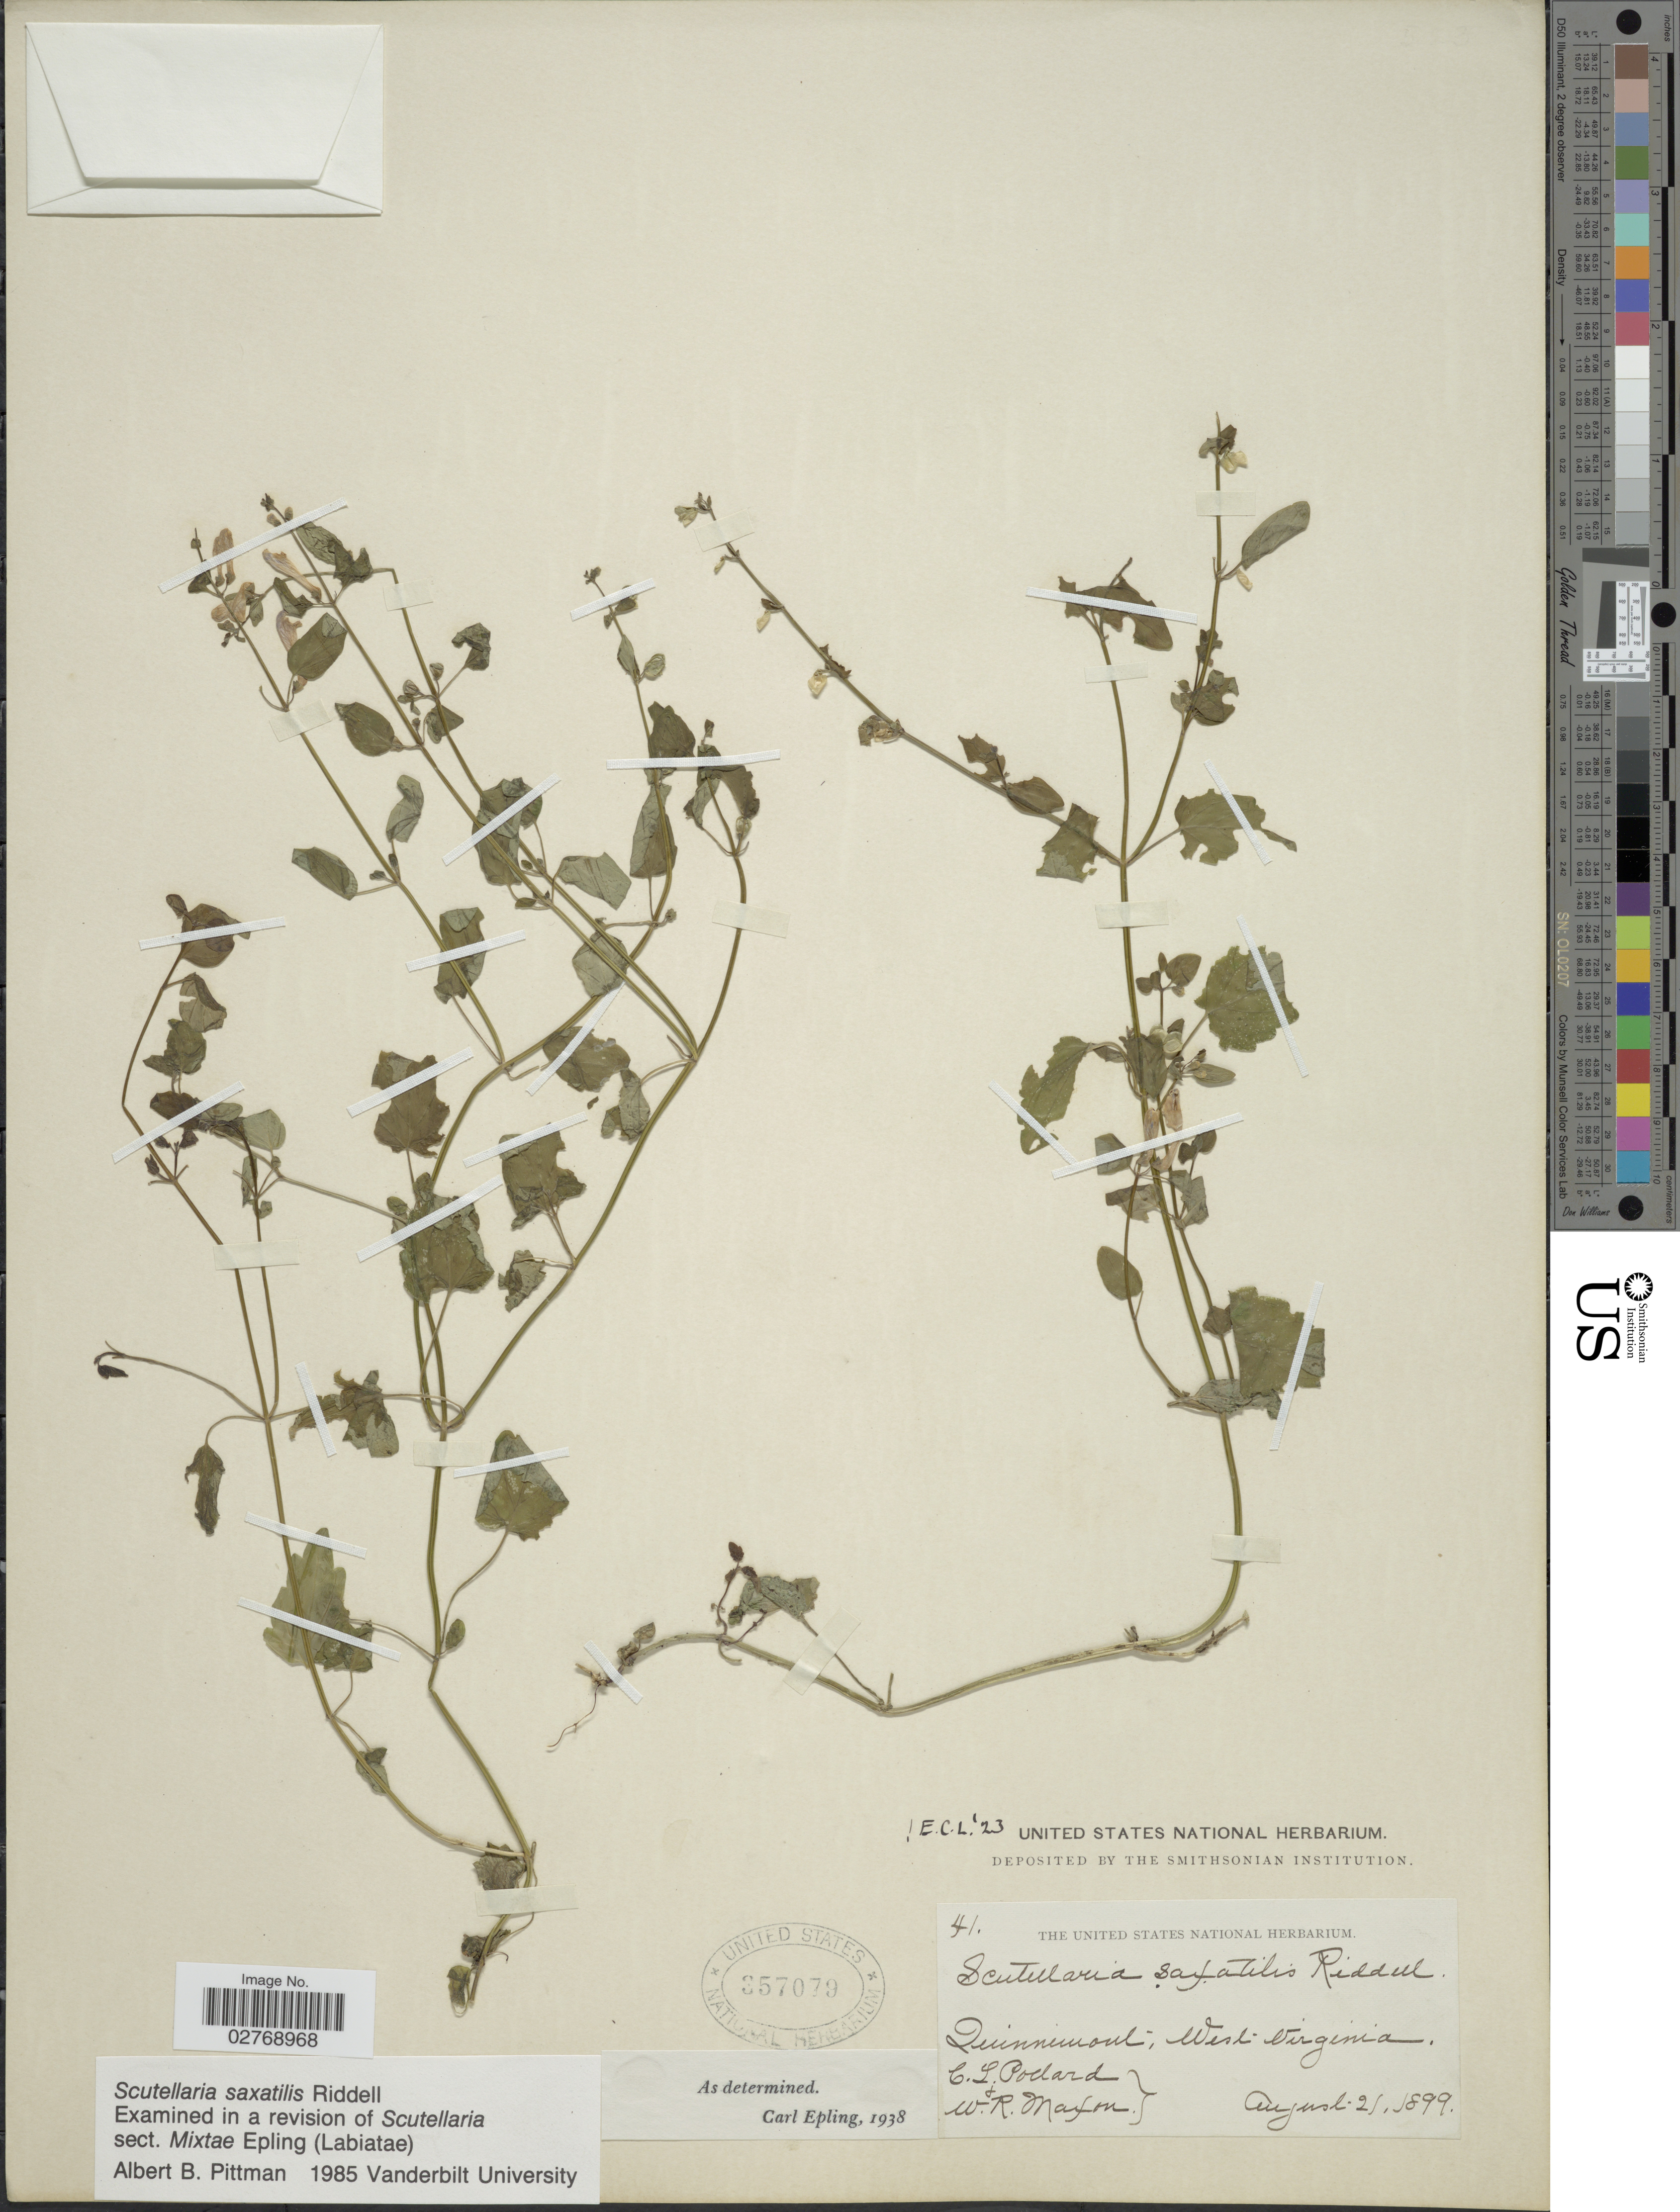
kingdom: Plantae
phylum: Tracheophyta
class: Magnoliopsida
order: Lamiales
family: Lamiaceae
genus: Scutellaria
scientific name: Scutellaria saxatilis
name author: Riddell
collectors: C. L. Pollard & W. R. Maxon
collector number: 41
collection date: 1899-08-21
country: United States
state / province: West Virginia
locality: Quinnimont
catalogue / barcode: US 357079